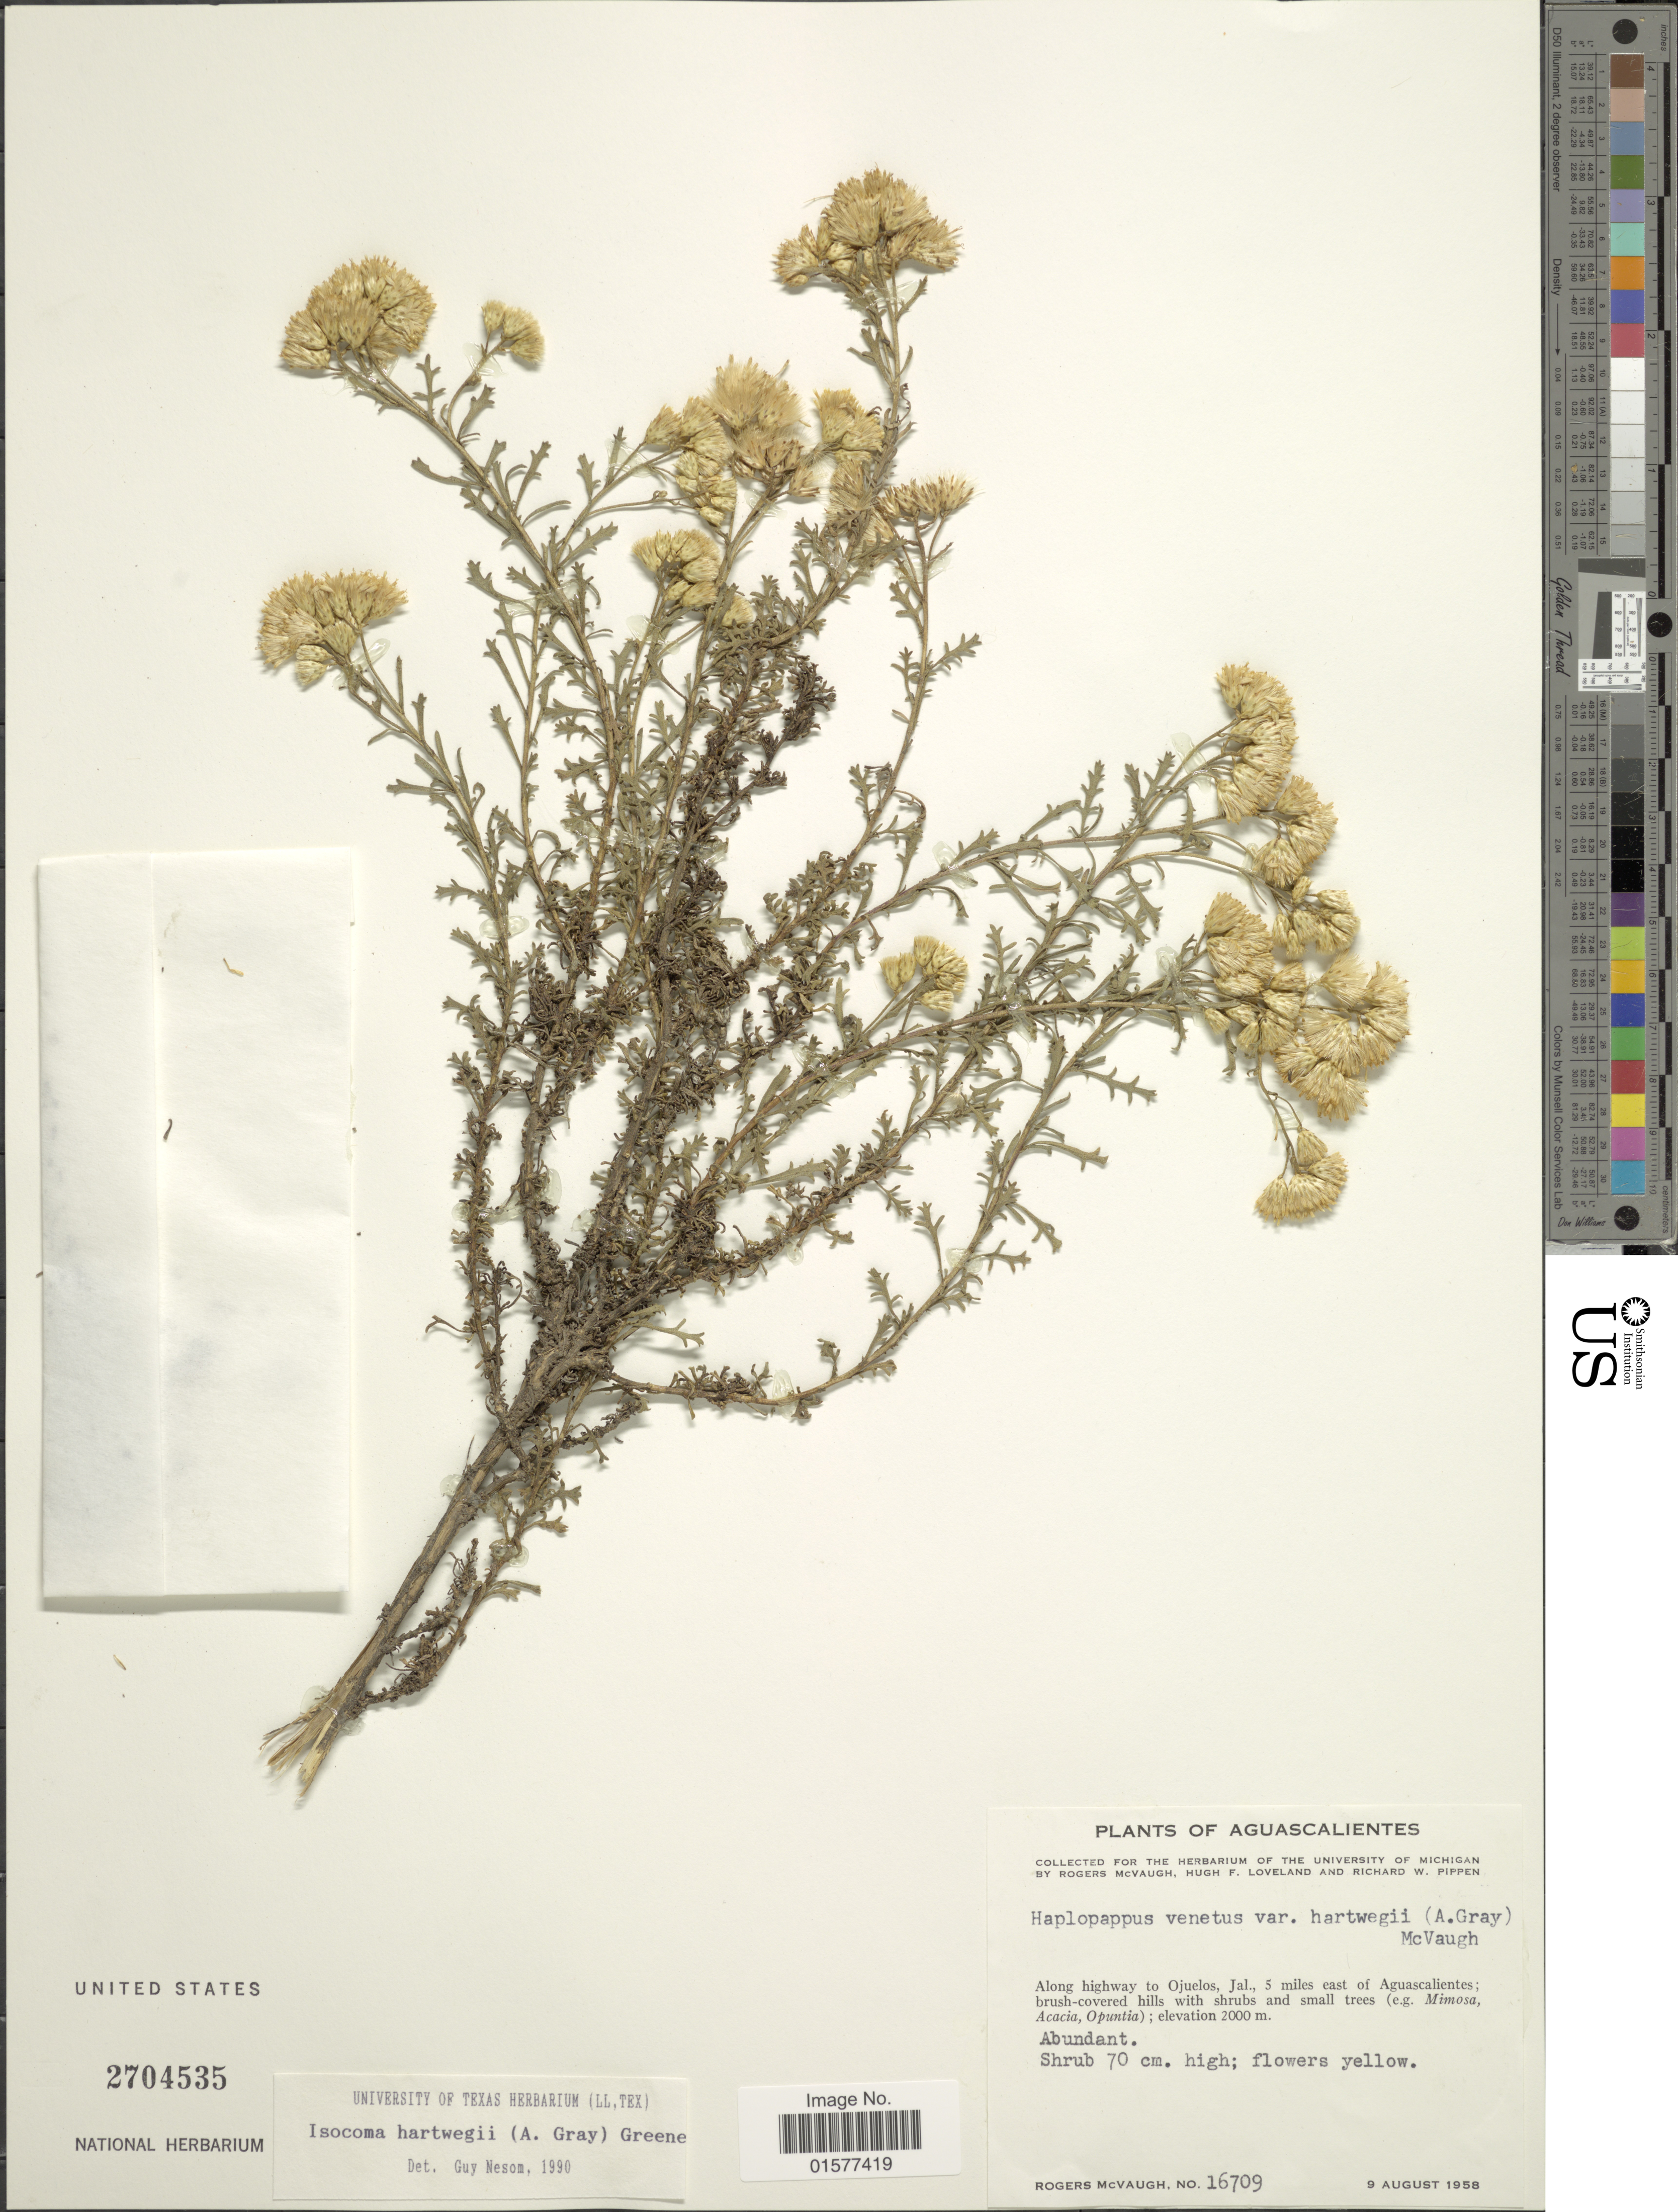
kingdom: Plantae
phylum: Tracheophyta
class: Magnoliopsida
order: Asterales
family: Asteraceae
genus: Isocoma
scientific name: Isocoma hartwegii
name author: (A. Gray) Greene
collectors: R. McVaugh, H. Loveland & R. W. Pippen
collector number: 16709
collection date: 1958-08-09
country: Mexico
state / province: Aguascalientes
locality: Along highway to Ojuelos, Jal., 5 miles east of Aguascalientes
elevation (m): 2000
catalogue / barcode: US 2704535